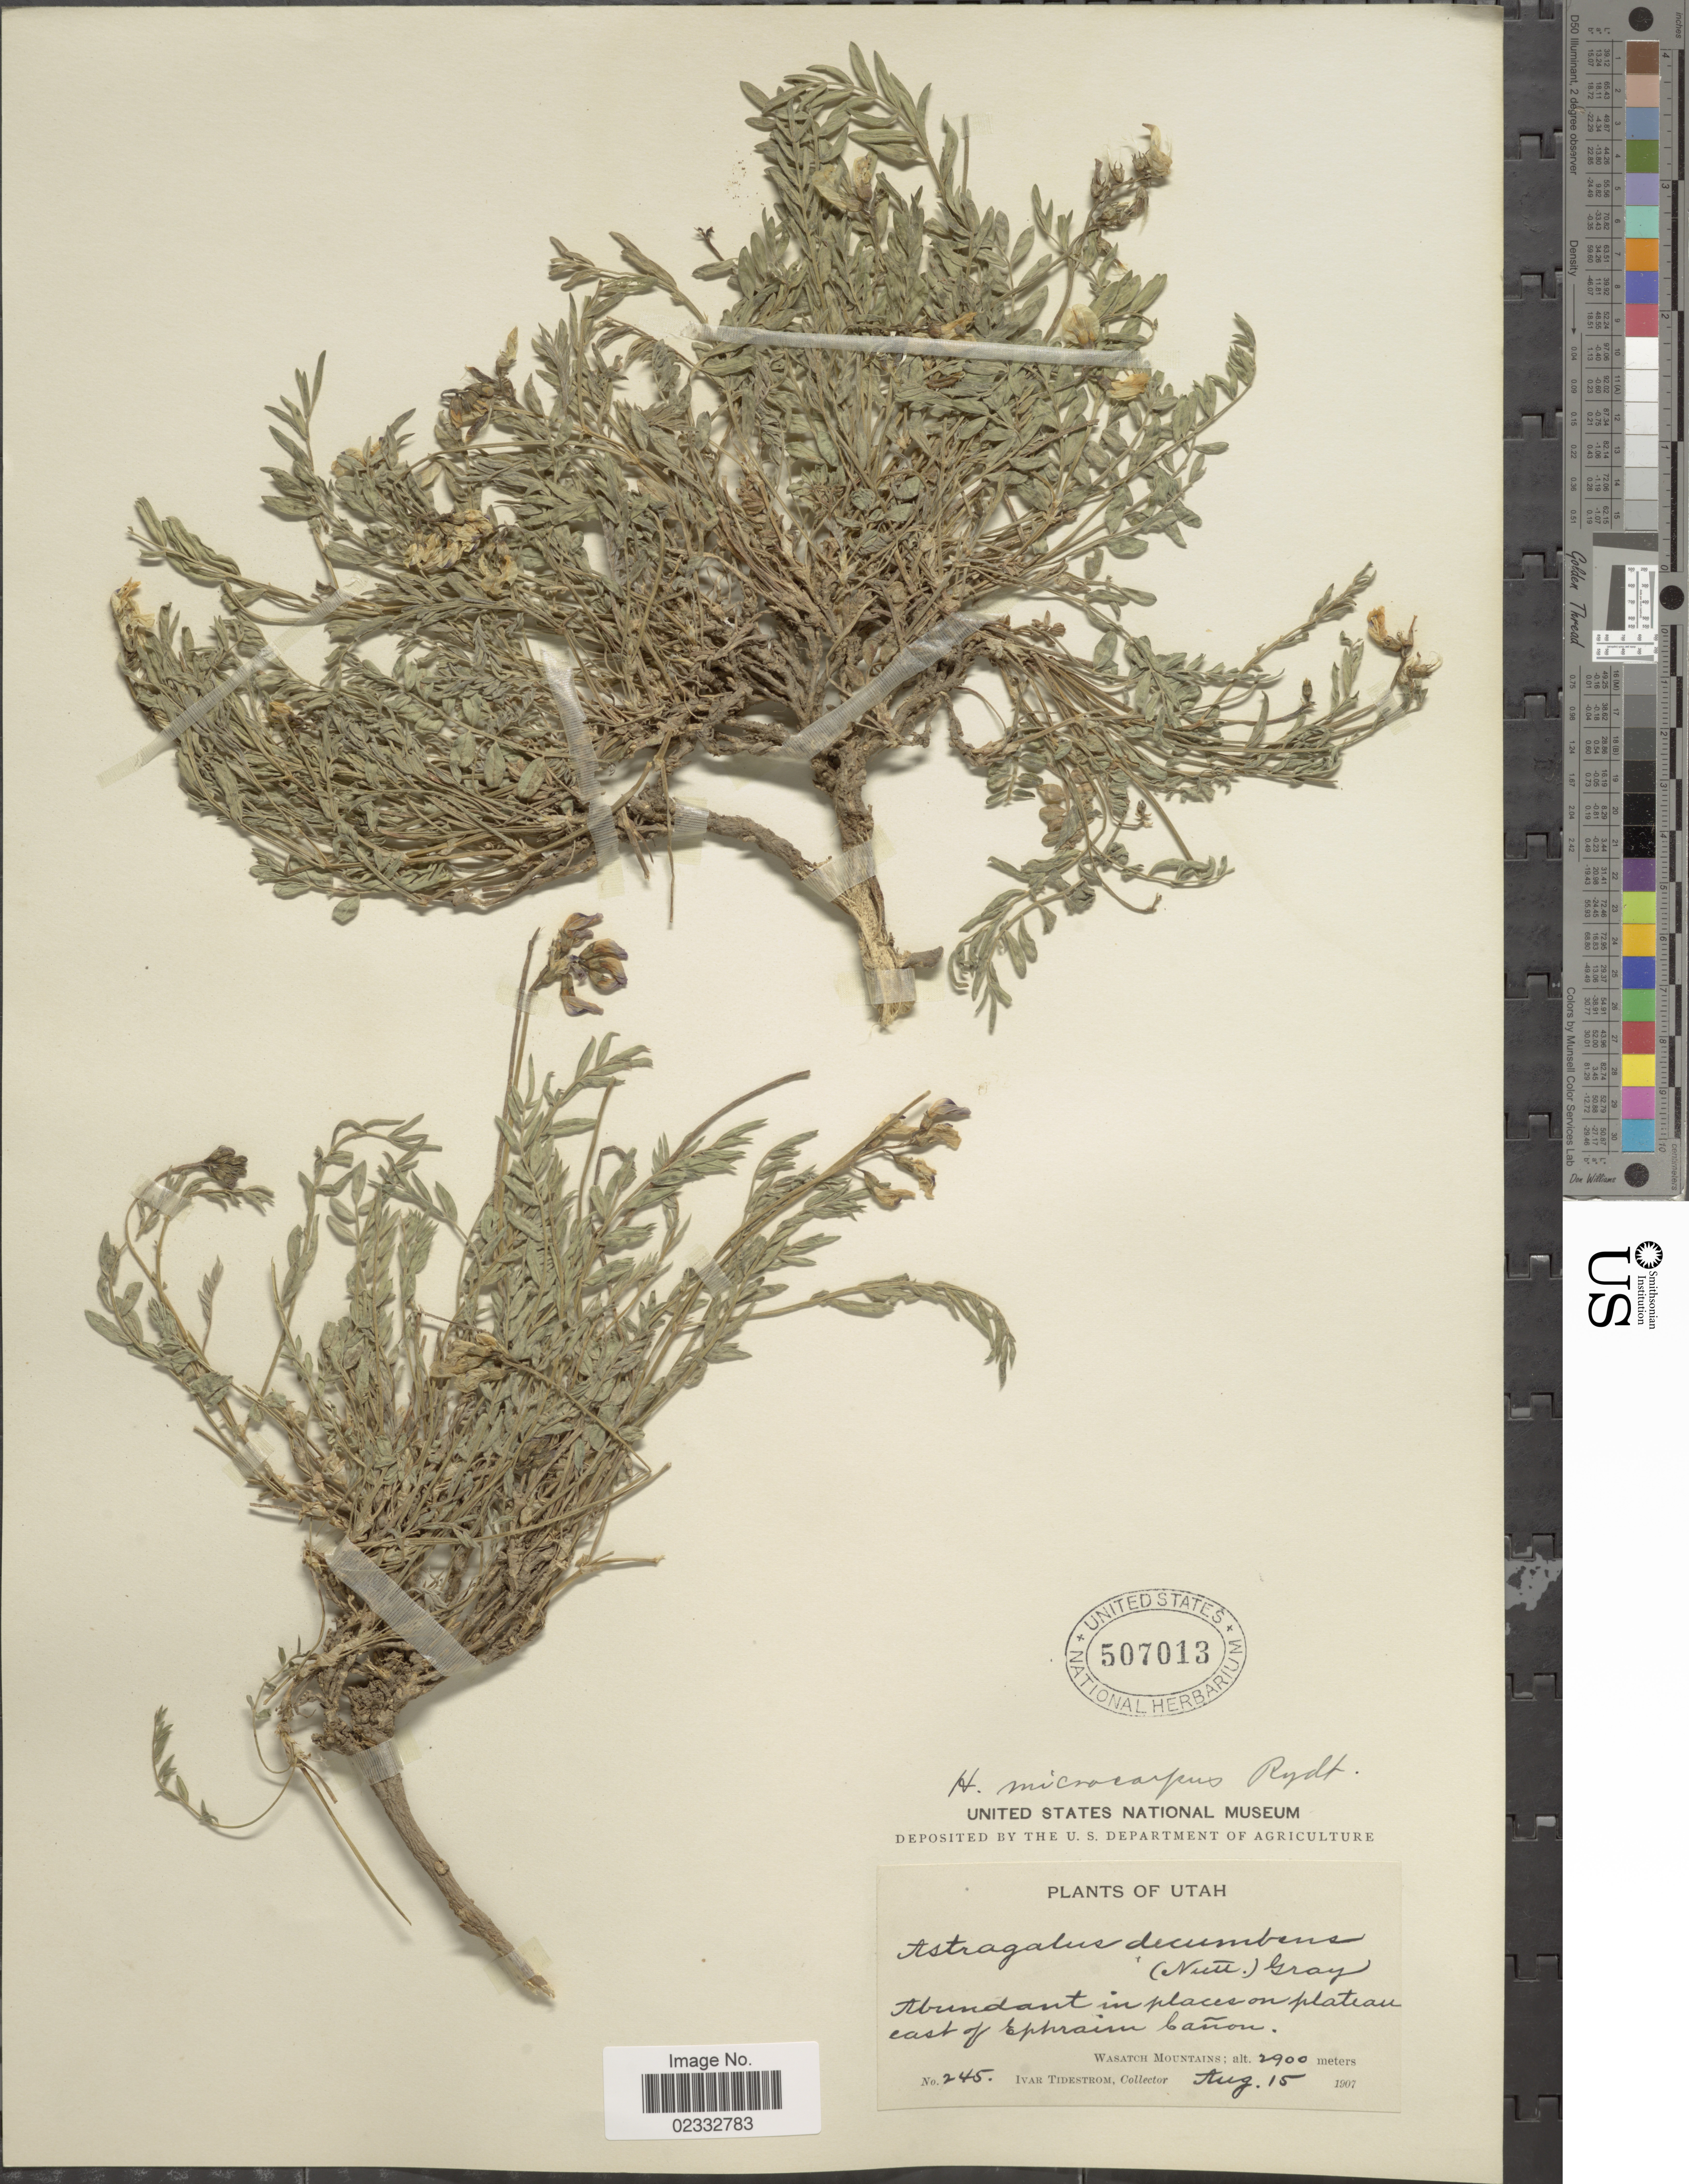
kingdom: Plantae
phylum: Tracheophyta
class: Magnoliopsida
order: Fabales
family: Fabaceae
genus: Astragalus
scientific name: Astragalus microcarpus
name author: A. DC.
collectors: I. F. Tidestrom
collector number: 245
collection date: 1907-08-15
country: United States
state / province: Utah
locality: Abundant in places on plateau east of Ephraim Canon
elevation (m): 2900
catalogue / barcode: US 507013